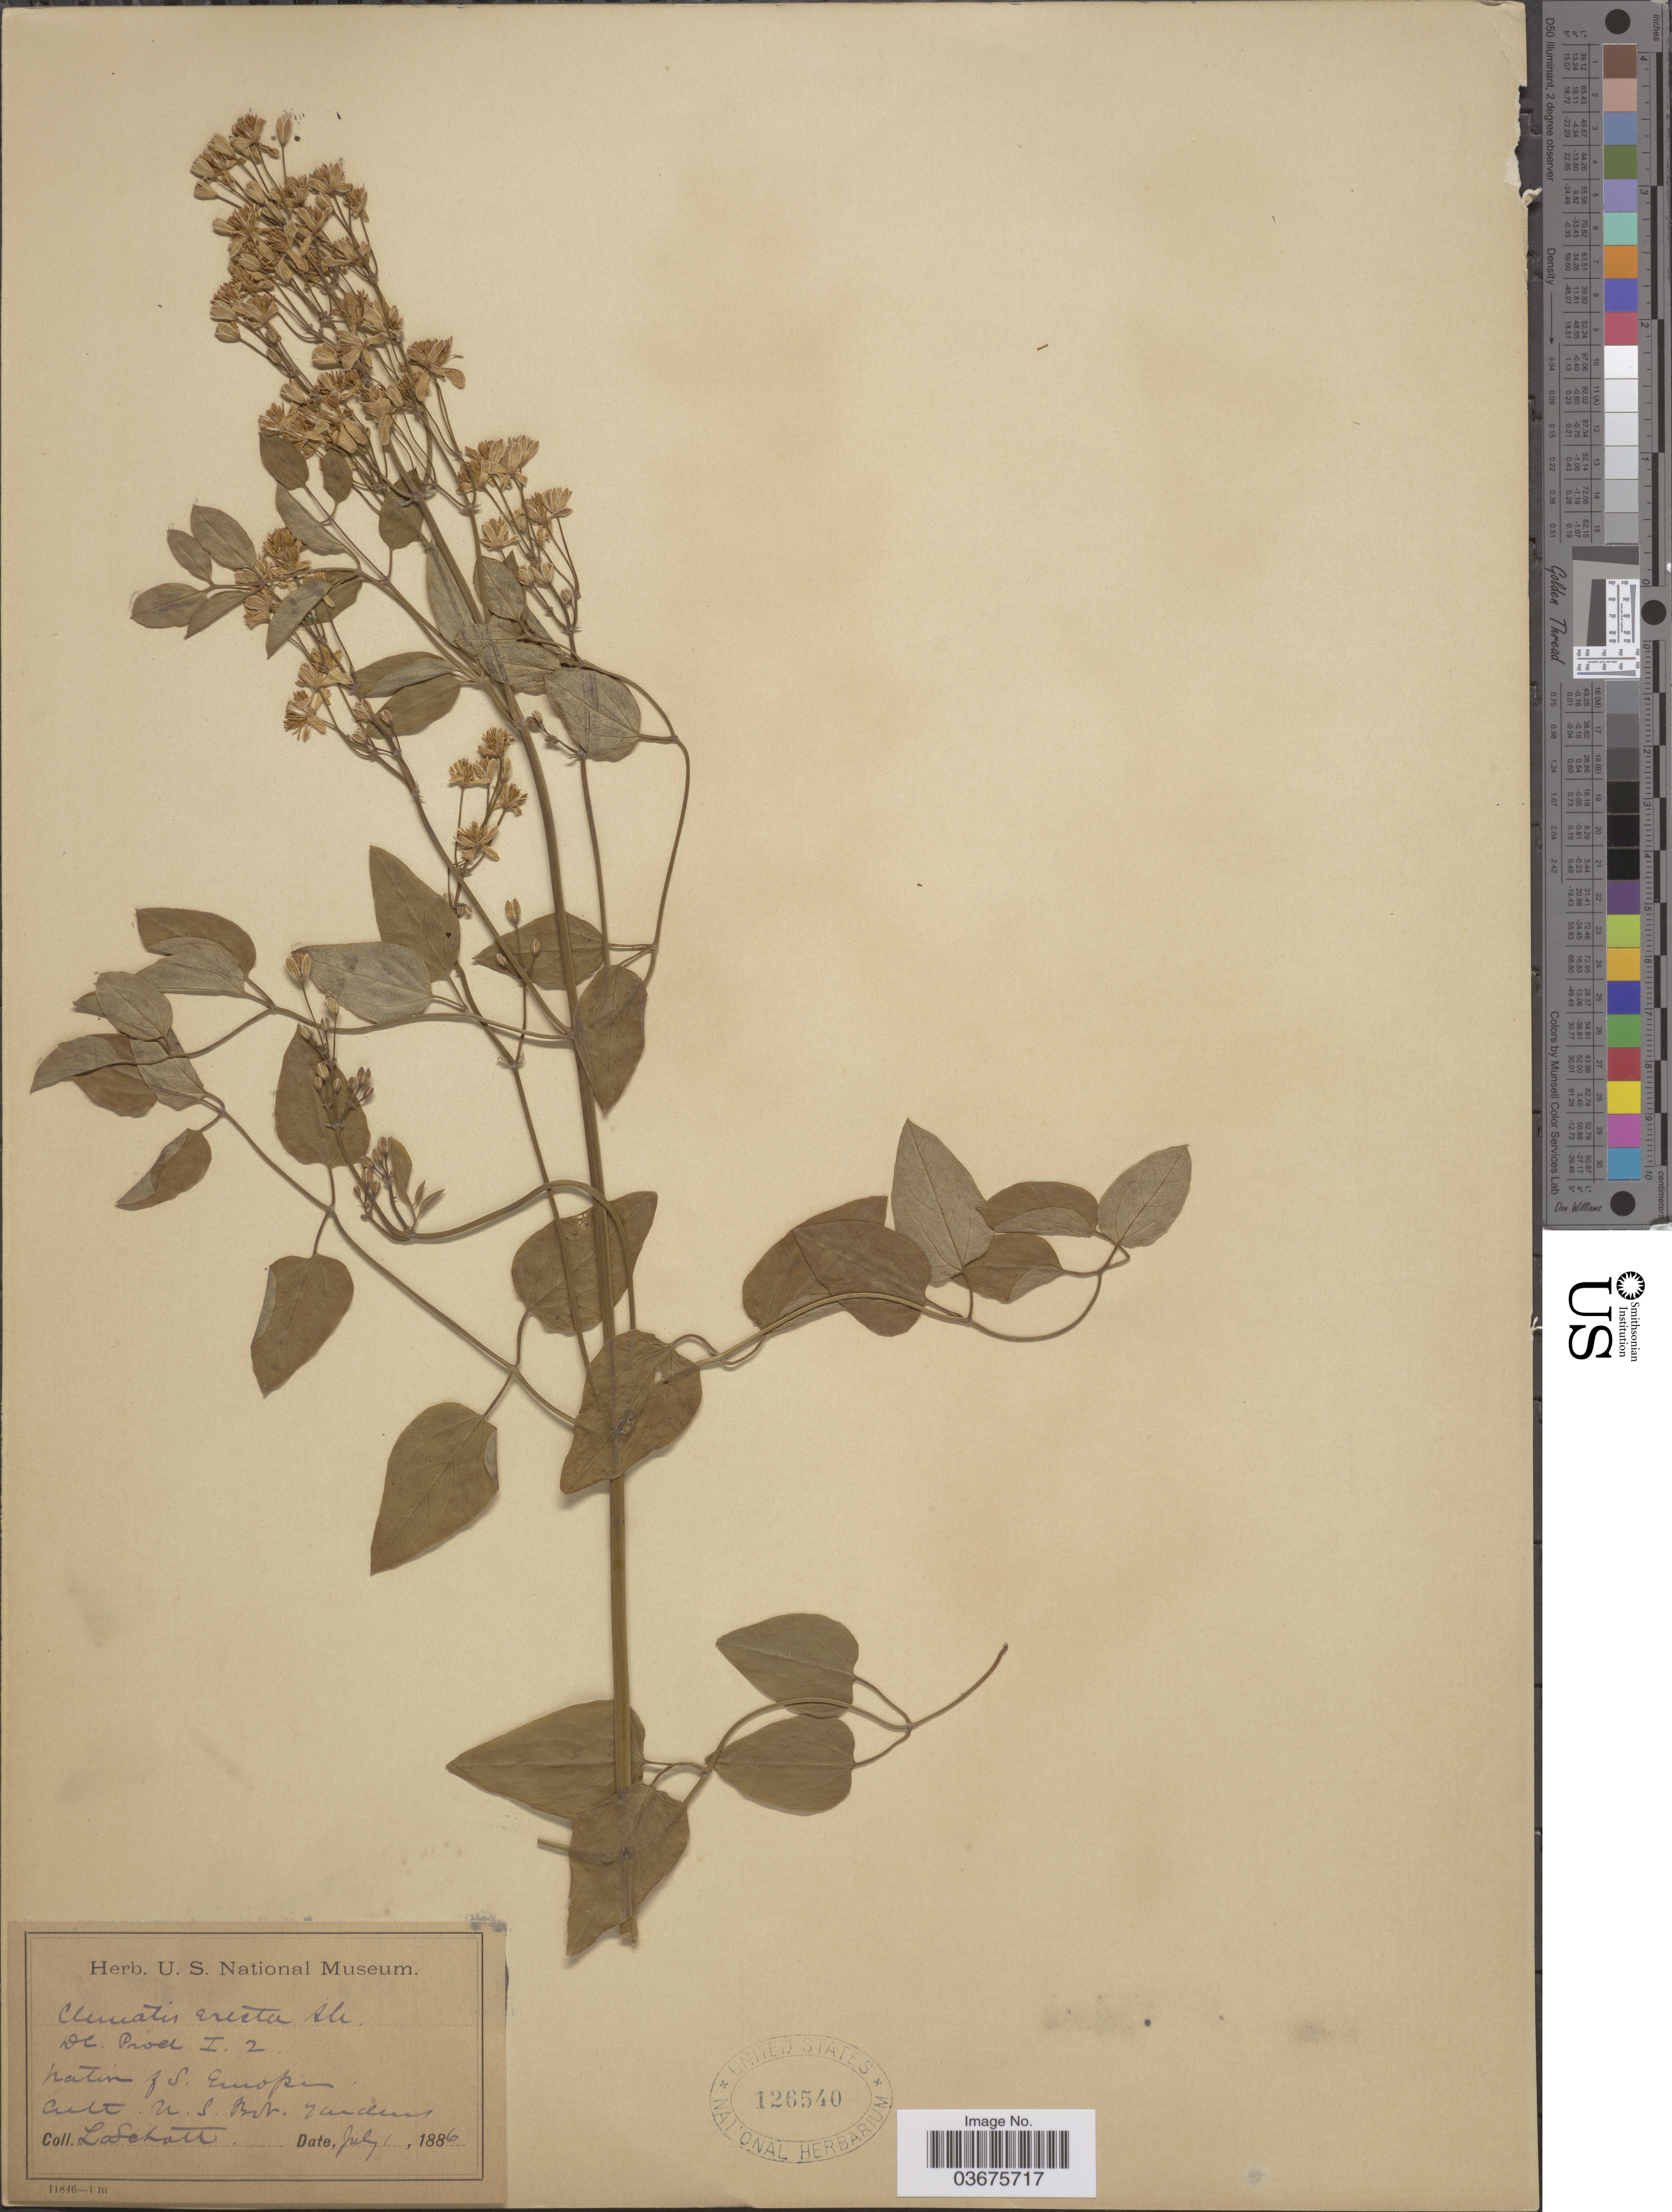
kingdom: Plantae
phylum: Tracheophyta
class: Magnoliopsida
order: Ranunculales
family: Ranunculaceae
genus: Clematis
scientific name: Clematis erecta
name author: L.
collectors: L. Schott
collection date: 1886-07-01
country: United States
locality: U.S. Bot. Gardens.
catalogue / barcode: US 126540